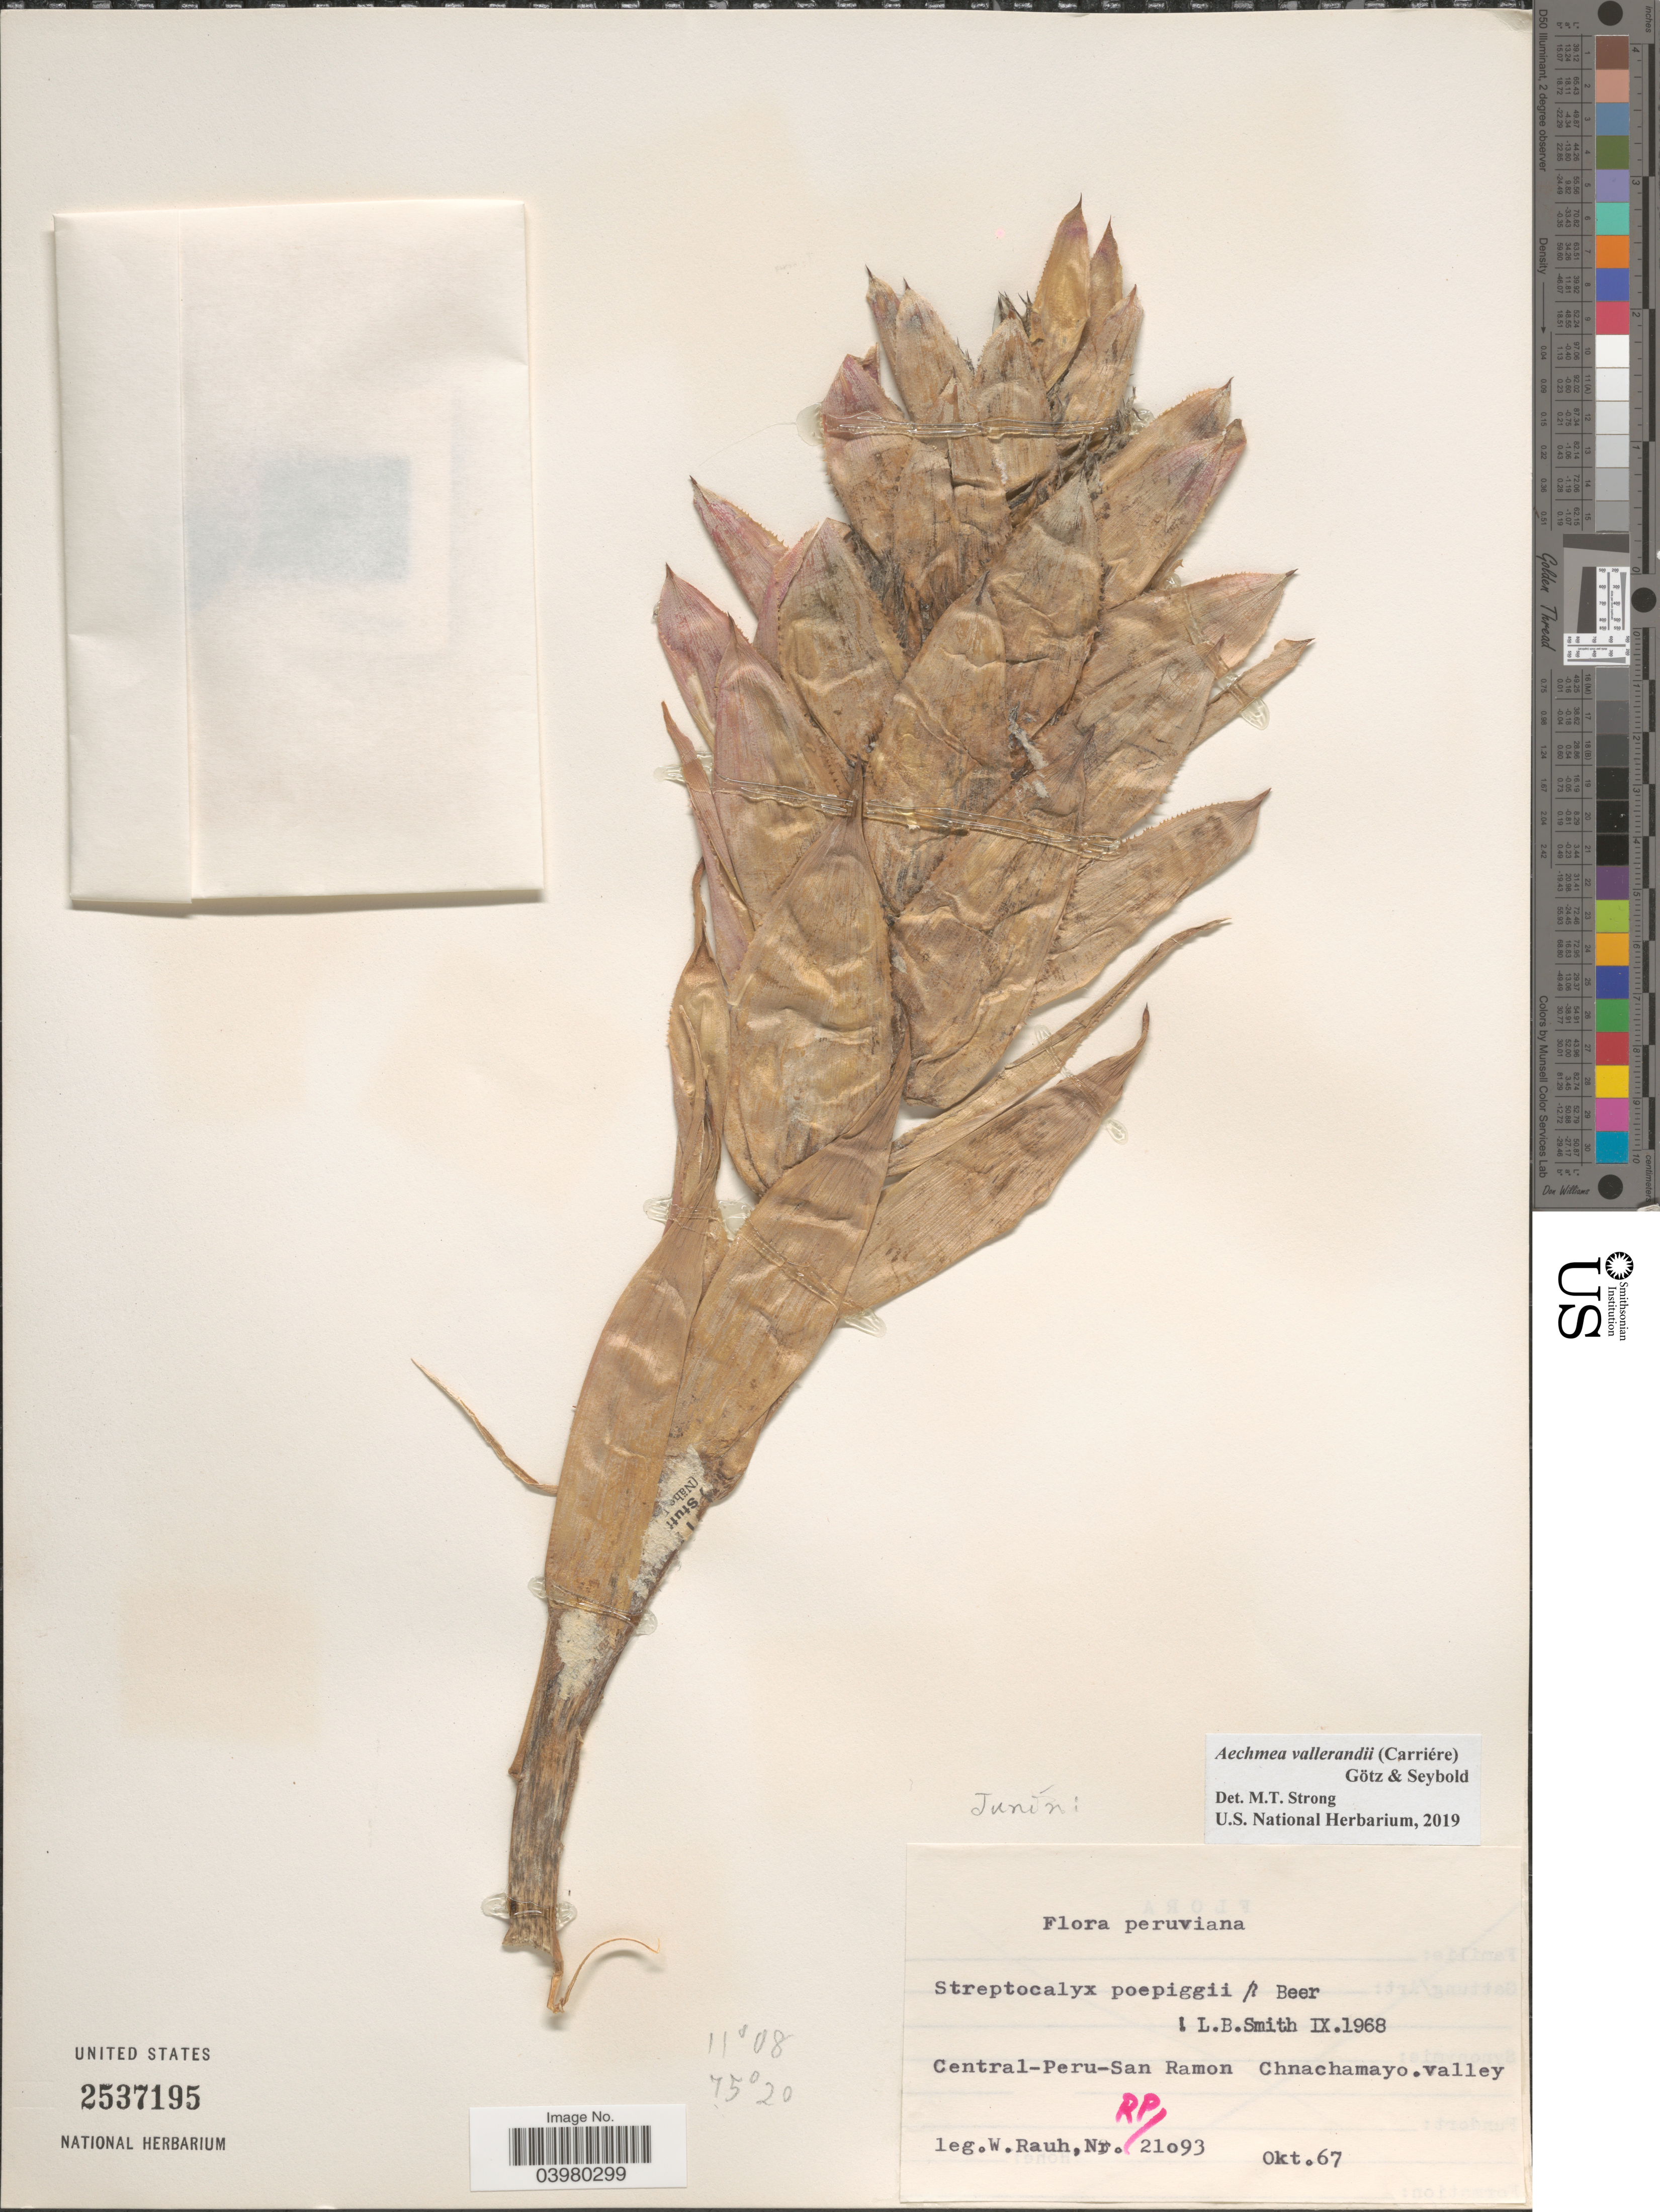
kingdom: Plantae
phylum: Tracheophyta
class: Liliopsida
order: Poales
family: Bromeliaceae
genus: Aechmea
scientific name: Aechmea vallerandii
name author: (Carrière) Erhardt et al.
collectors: W. Rauh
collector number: RP/21093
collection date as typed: Transcribed d/m/y: /10/67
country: Peru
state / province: Junín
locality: Central-Peru-San Ramon Chnachamayo. valley.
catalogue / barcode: US 2537195